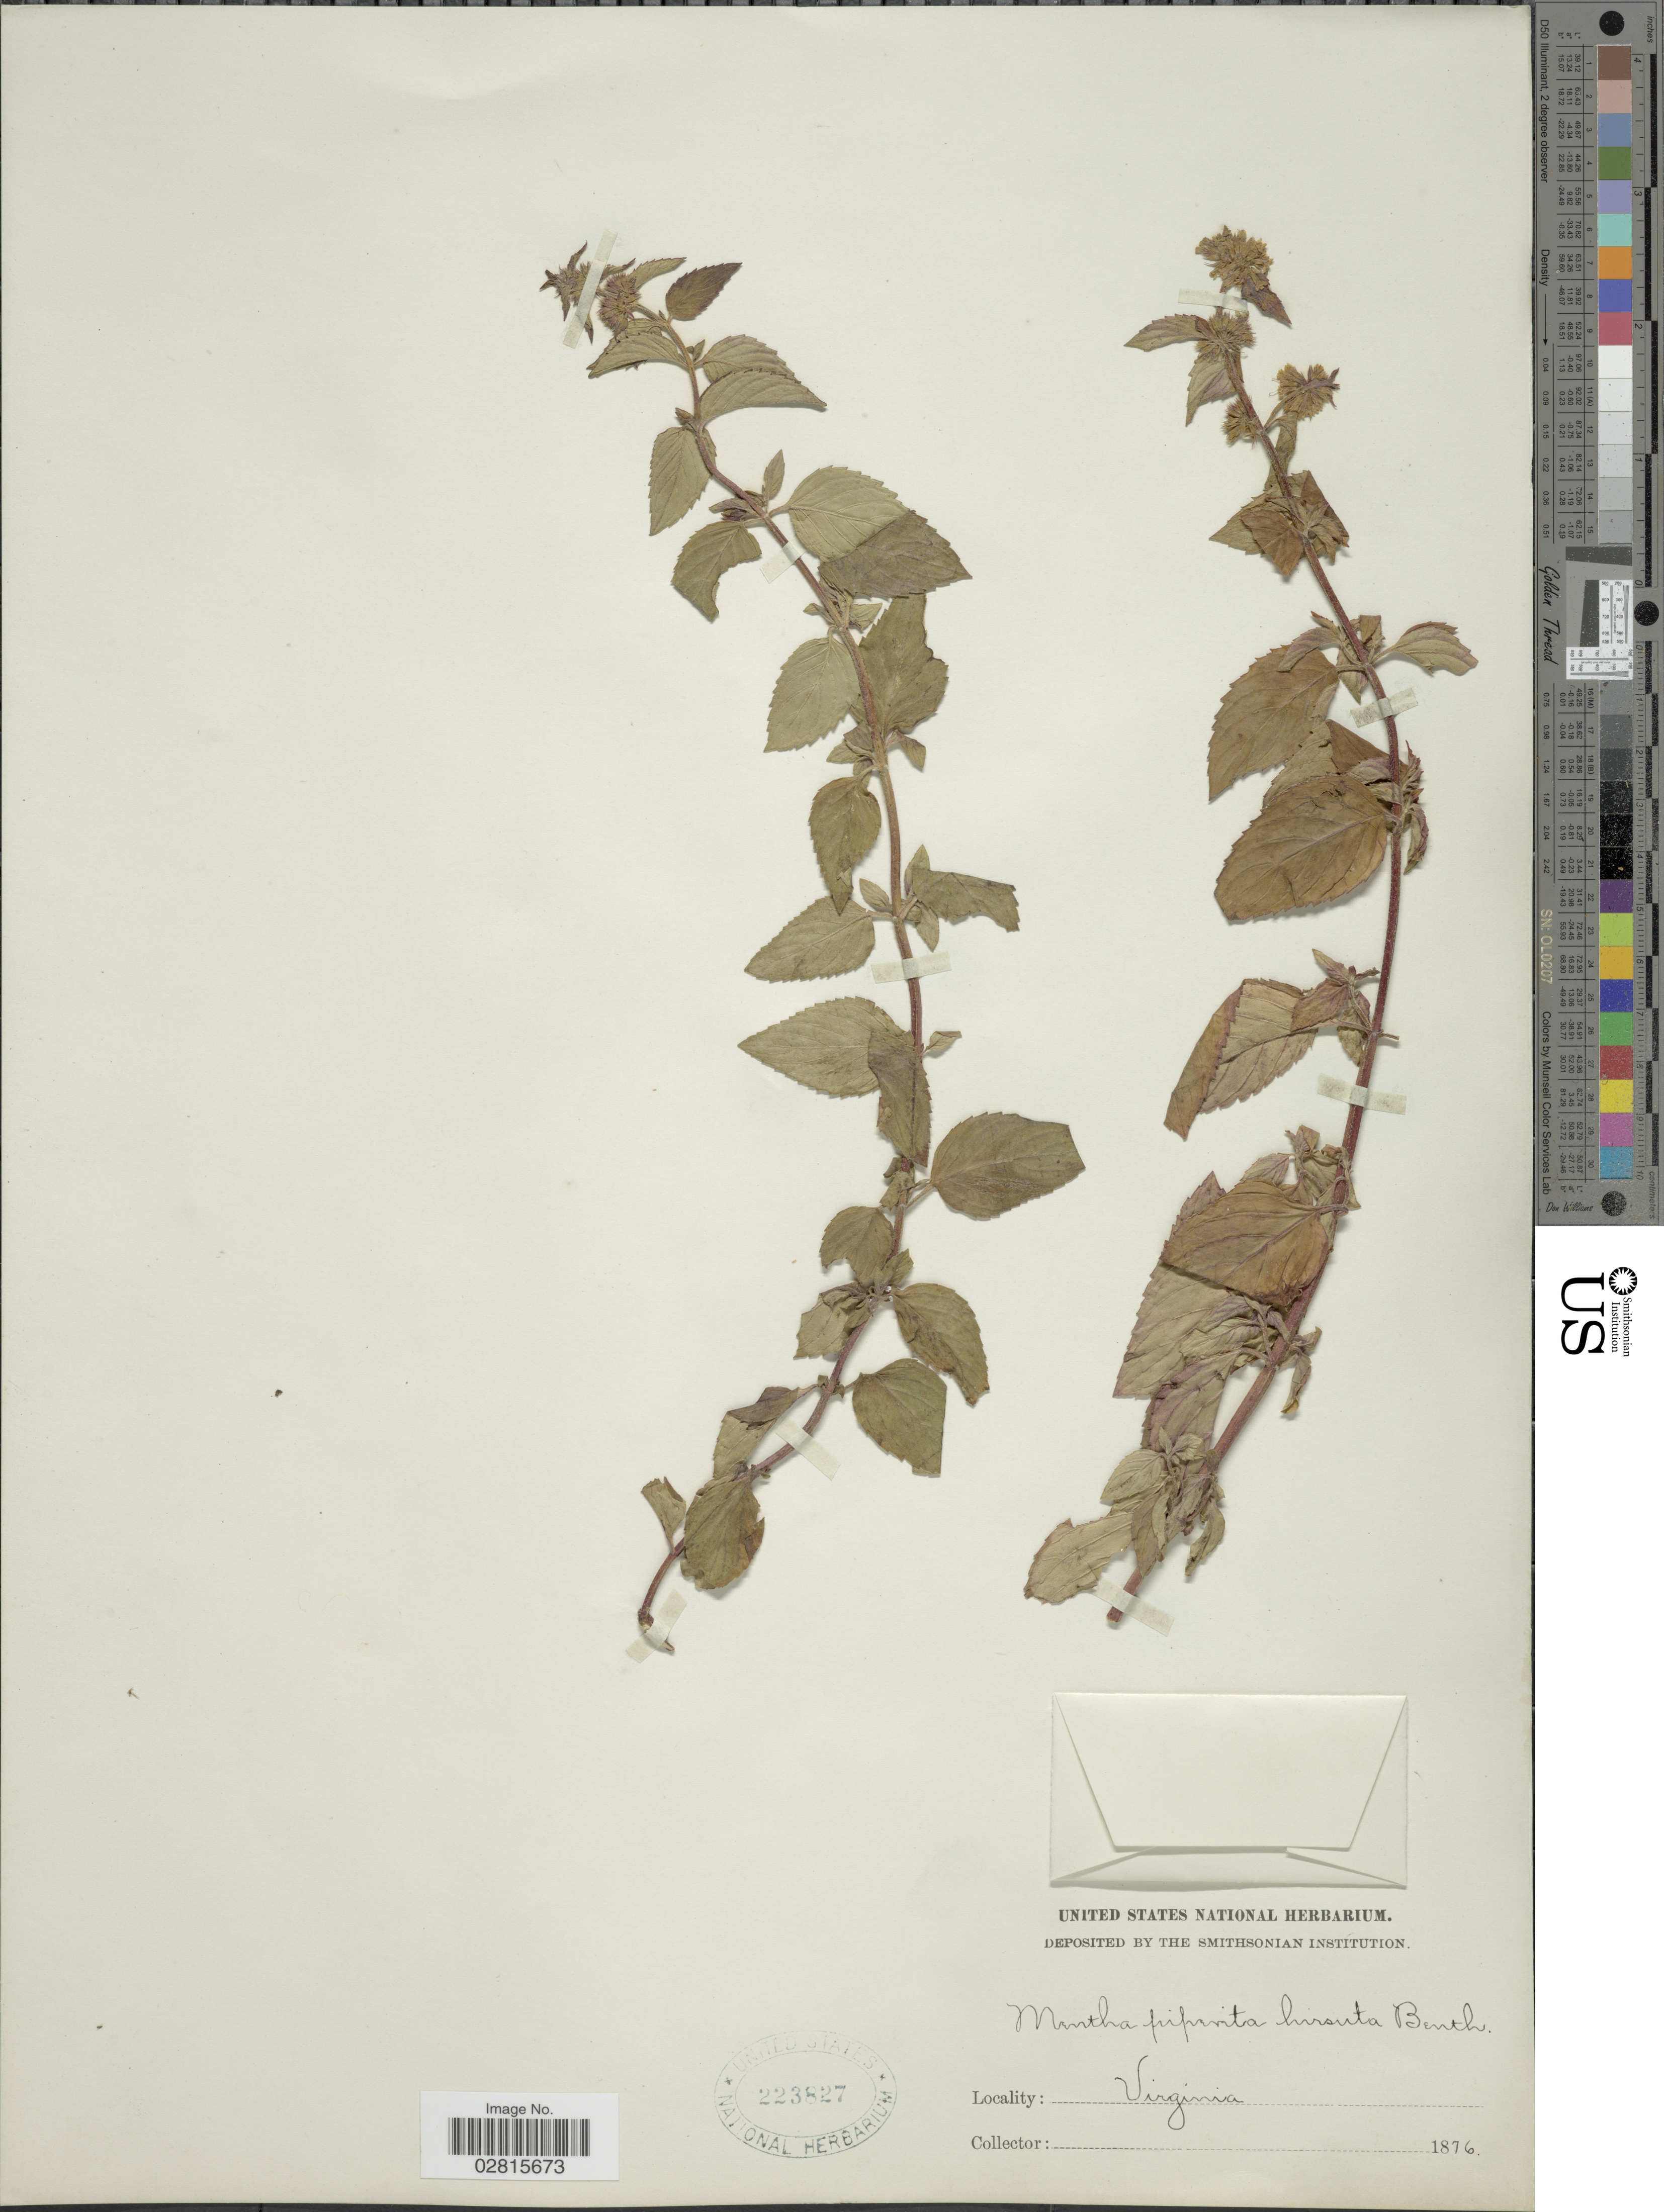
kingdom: Plantae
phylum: Tracheophyta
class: Magnoliopsida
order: Lamiales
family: Lamiaceae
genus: Mentha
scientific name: Mentha x piperita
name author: L.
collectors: ex herb. United States National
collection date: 1876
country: United States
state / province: Virginia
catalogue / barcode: US 223827